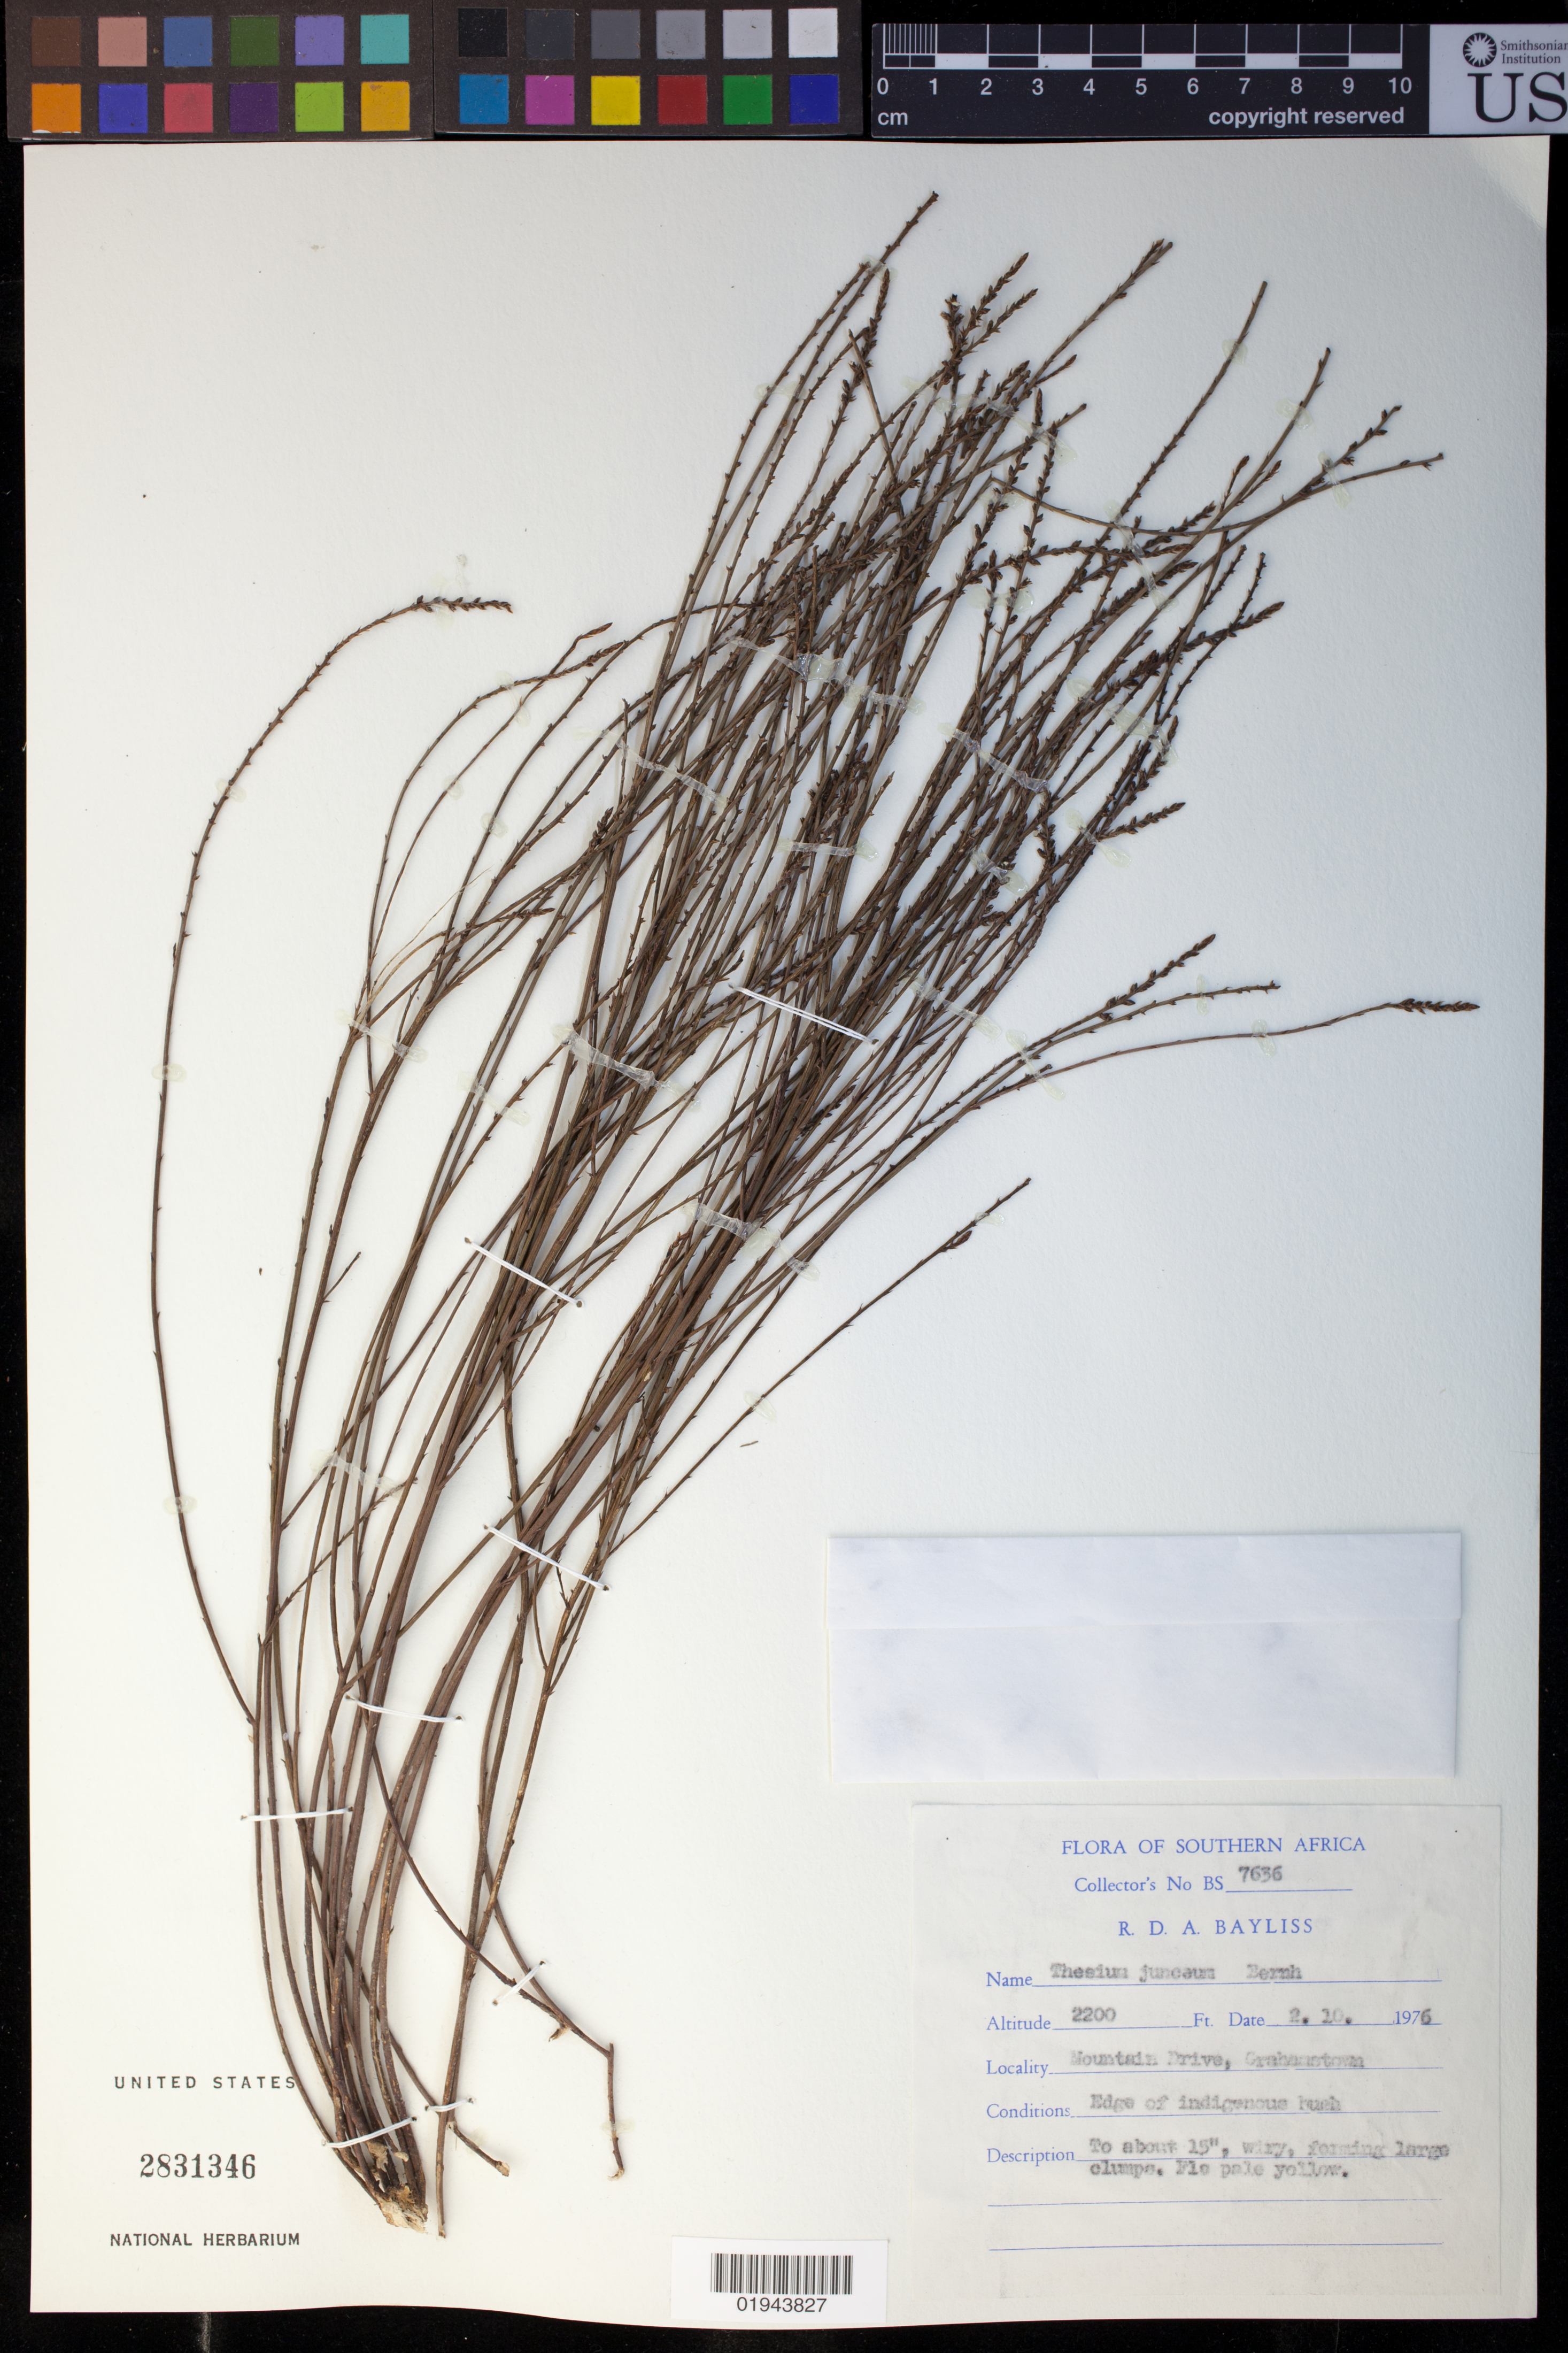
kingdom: Plantae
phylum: Tracheophyta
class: Magnoliopsida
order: Santalales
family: Thesiaceae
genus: Thesium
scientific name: Thesium junceum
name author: Bernh. ex Krauss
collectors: R. Bayliss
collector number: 7636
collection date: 1976-10-02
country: South Africa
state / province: Eastern Cape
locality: Mountain Drive, Grahamstown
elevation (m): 671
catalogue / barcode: US 2831346